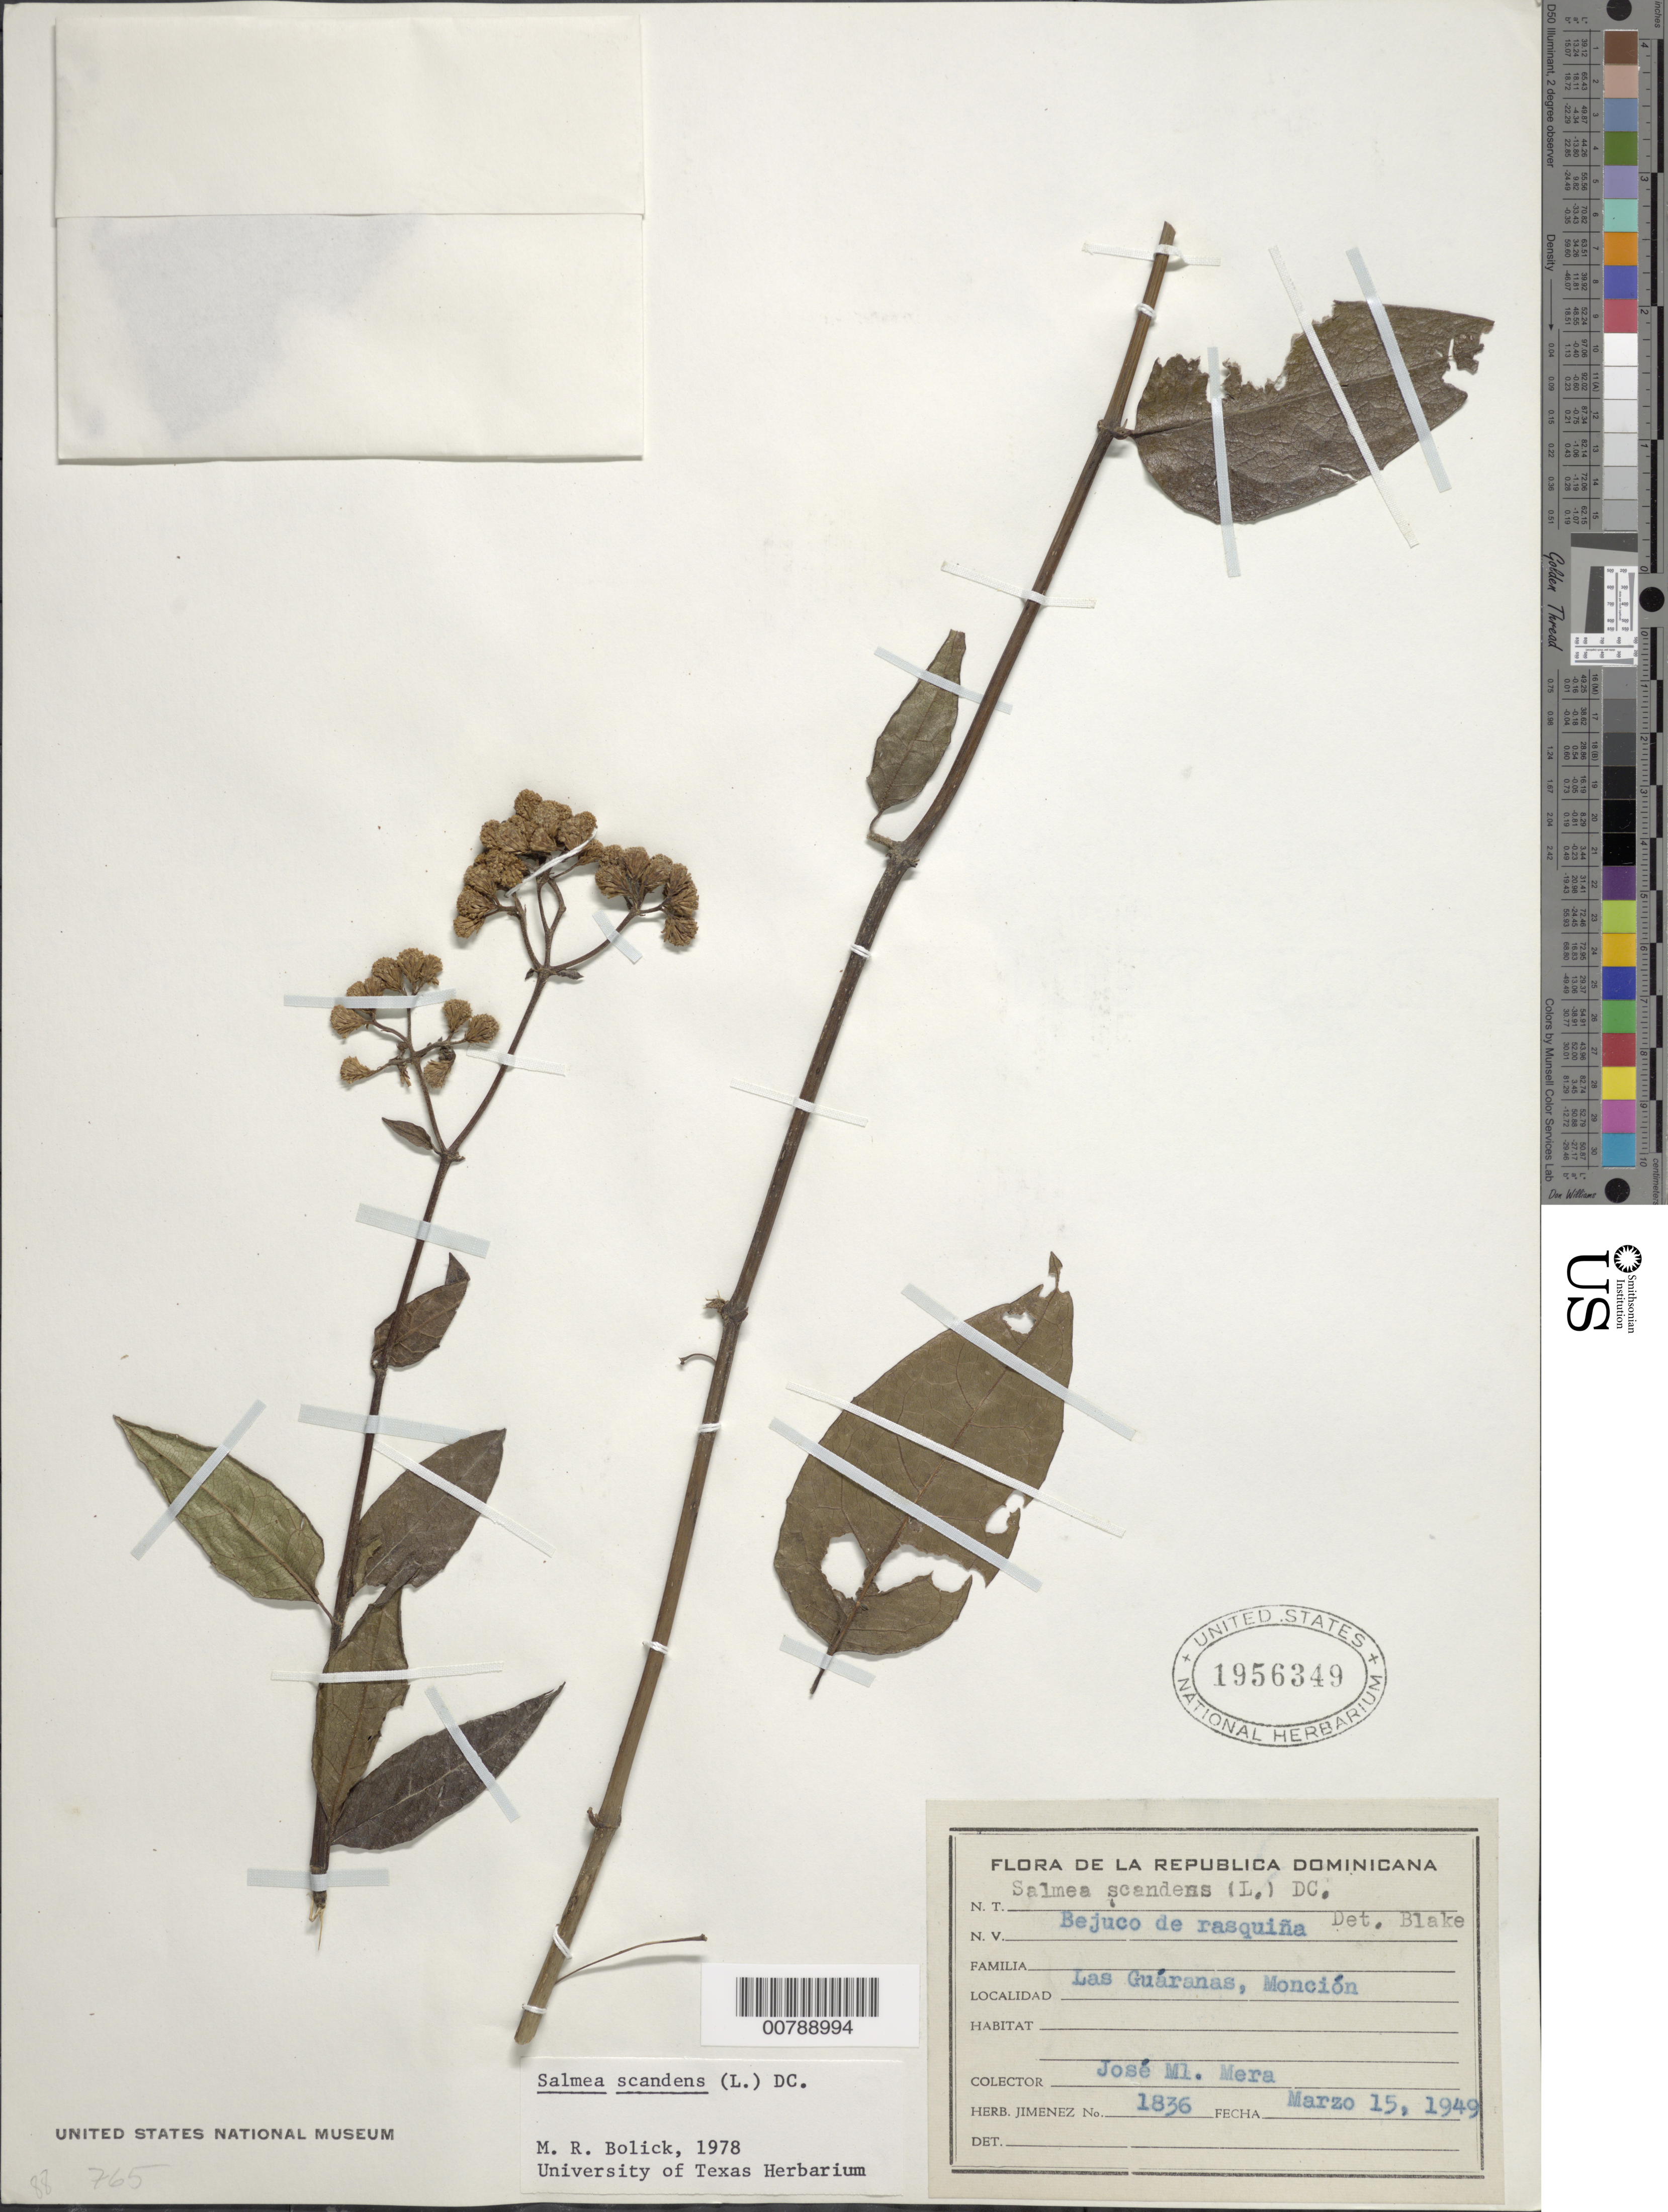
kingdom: Plantae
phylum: Tracheophyta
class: Magnoliopsida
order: Asterales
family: Asteraceae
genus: Salmea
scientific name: Salmea scandens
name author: (L.) DC.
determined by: Bolick, Margaret R., Curator (NEB), University of Nebraska State Museum (UNITED STATES)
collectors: J. Mera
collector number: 1836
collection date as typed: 15 Mar 1949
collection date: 1949-03-15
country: Dominican Republic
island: Hispaniola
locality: Las Guáranas, Monción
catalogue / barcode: US 1956349